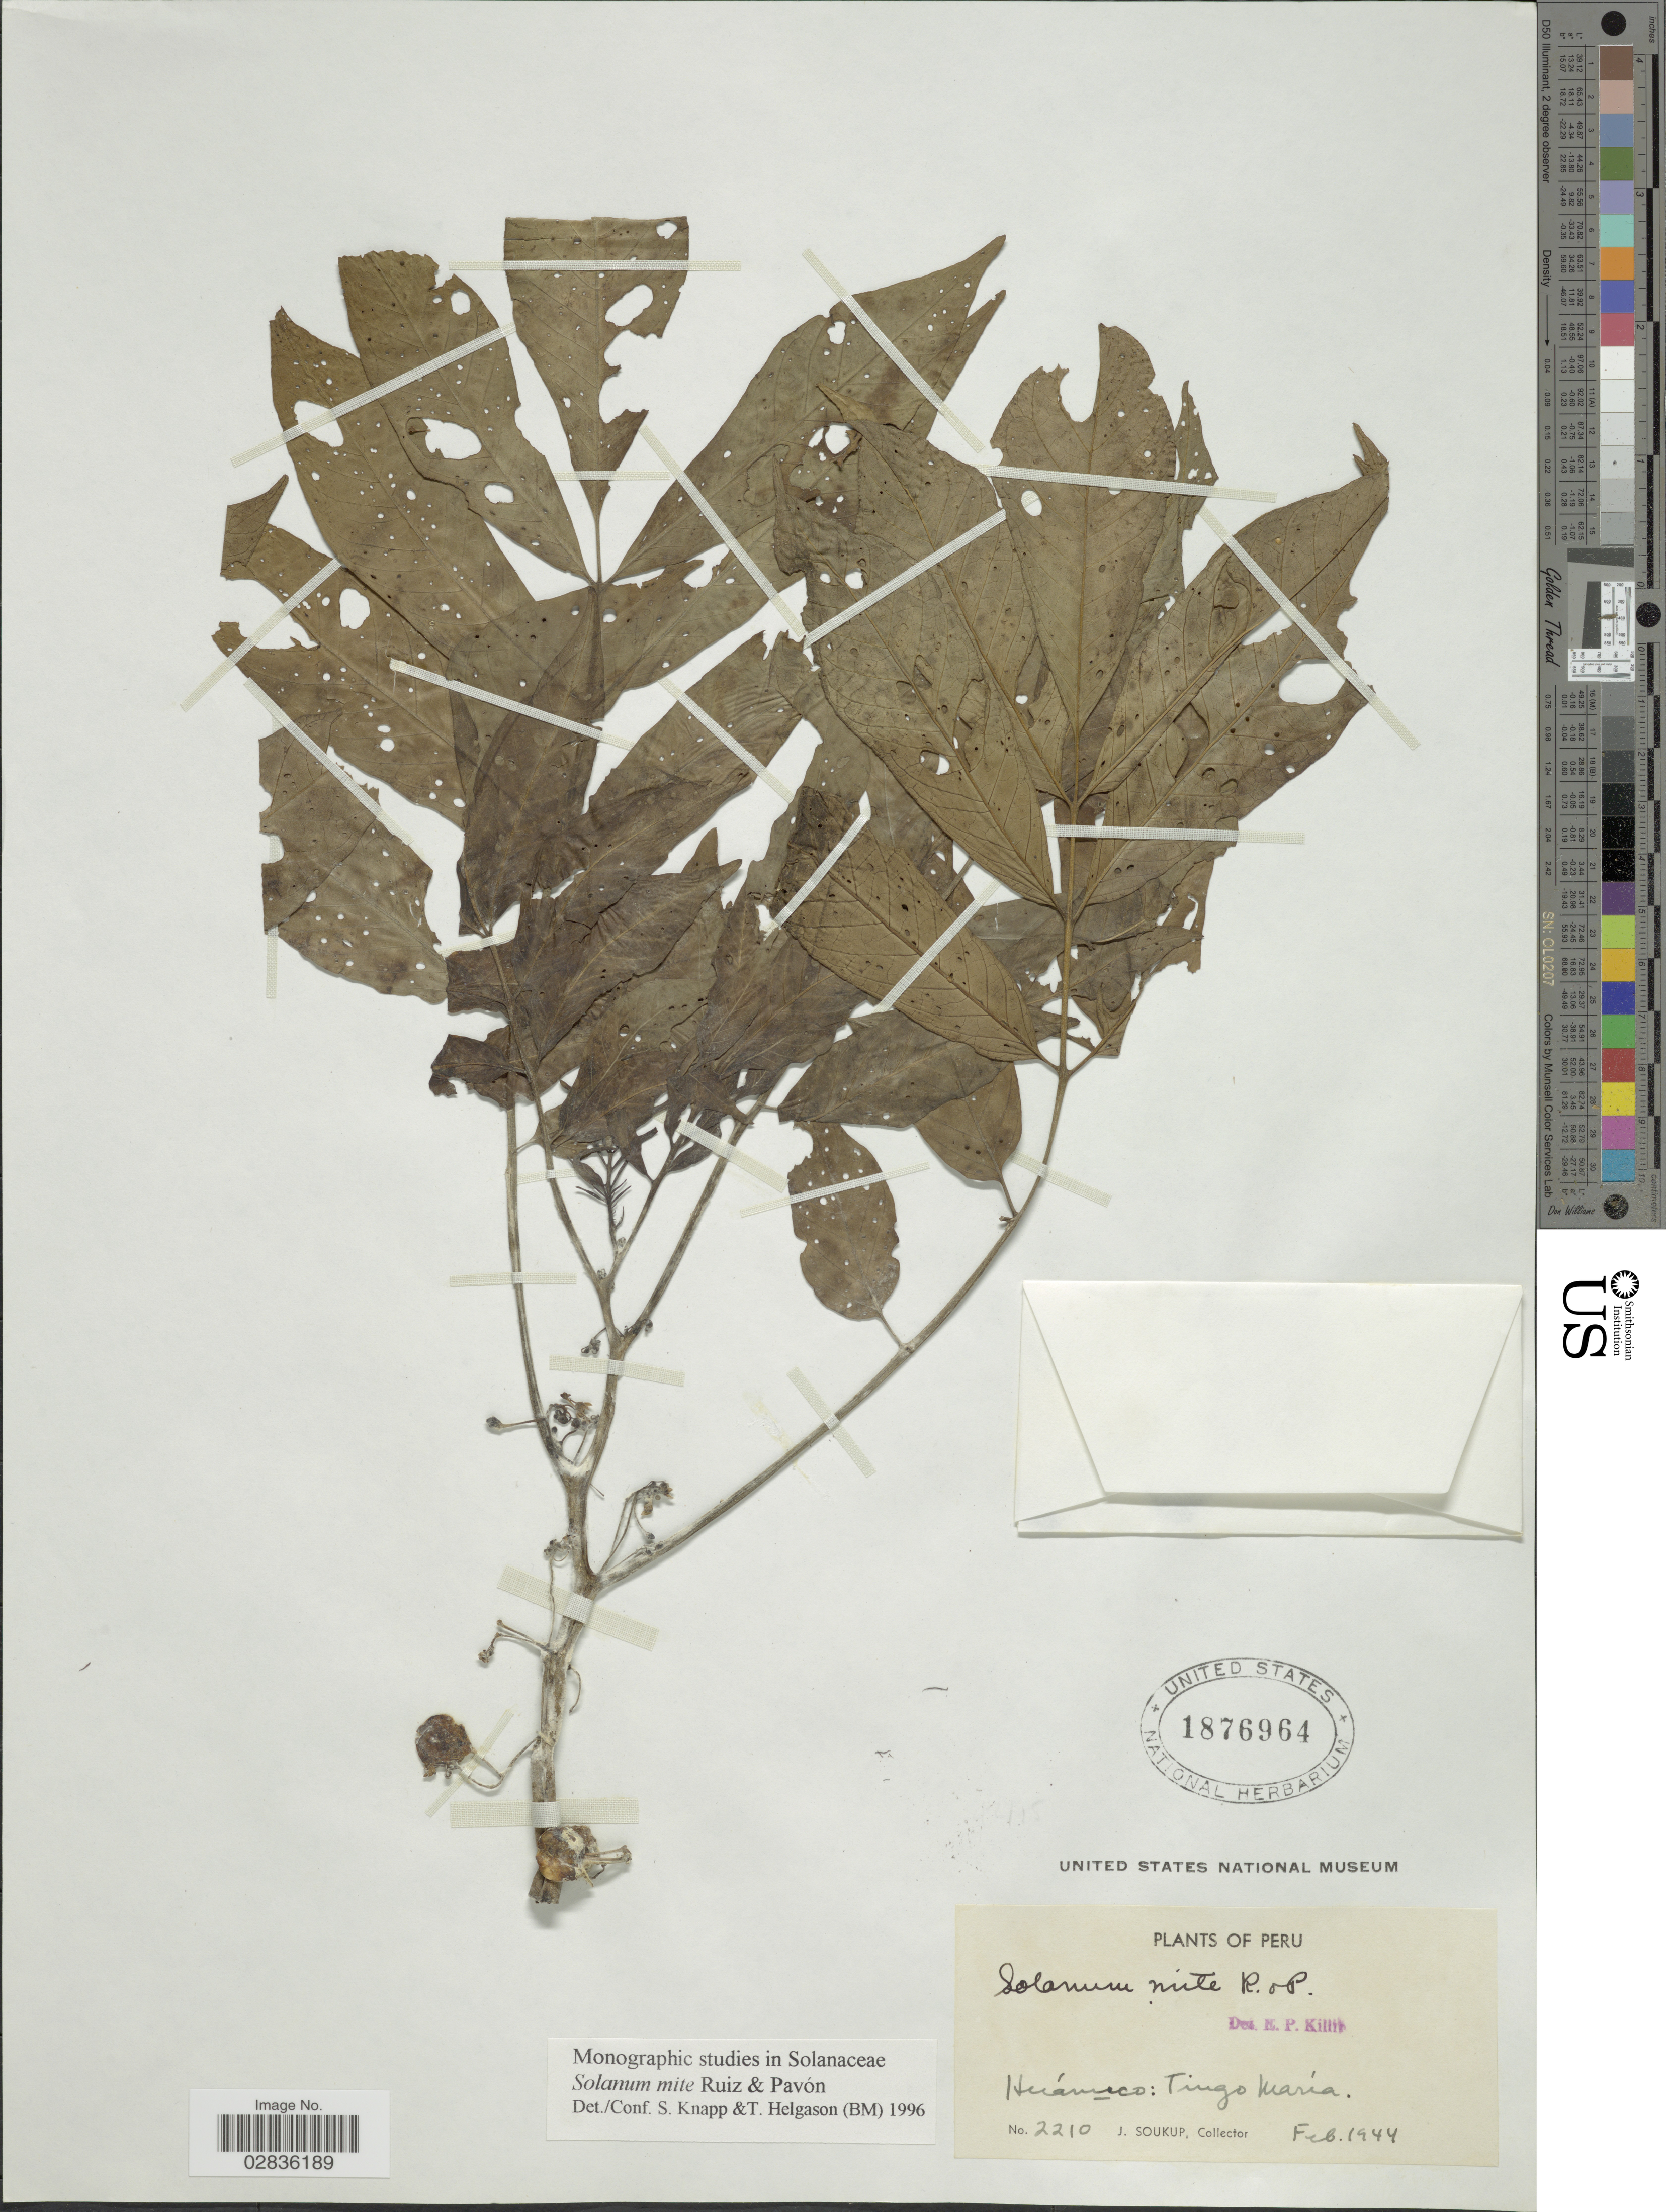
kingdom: Plantae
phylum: Tracheophyta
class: Magnoliopsida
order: Solanales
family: Solanaceae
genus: Solanum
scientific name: Solanum mite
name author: Ruiz & Pav.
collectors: J. Soukup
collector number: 2210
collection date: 1944-02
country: Peru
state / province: Huánuco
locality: Tingo María.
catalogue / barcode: US 1876964